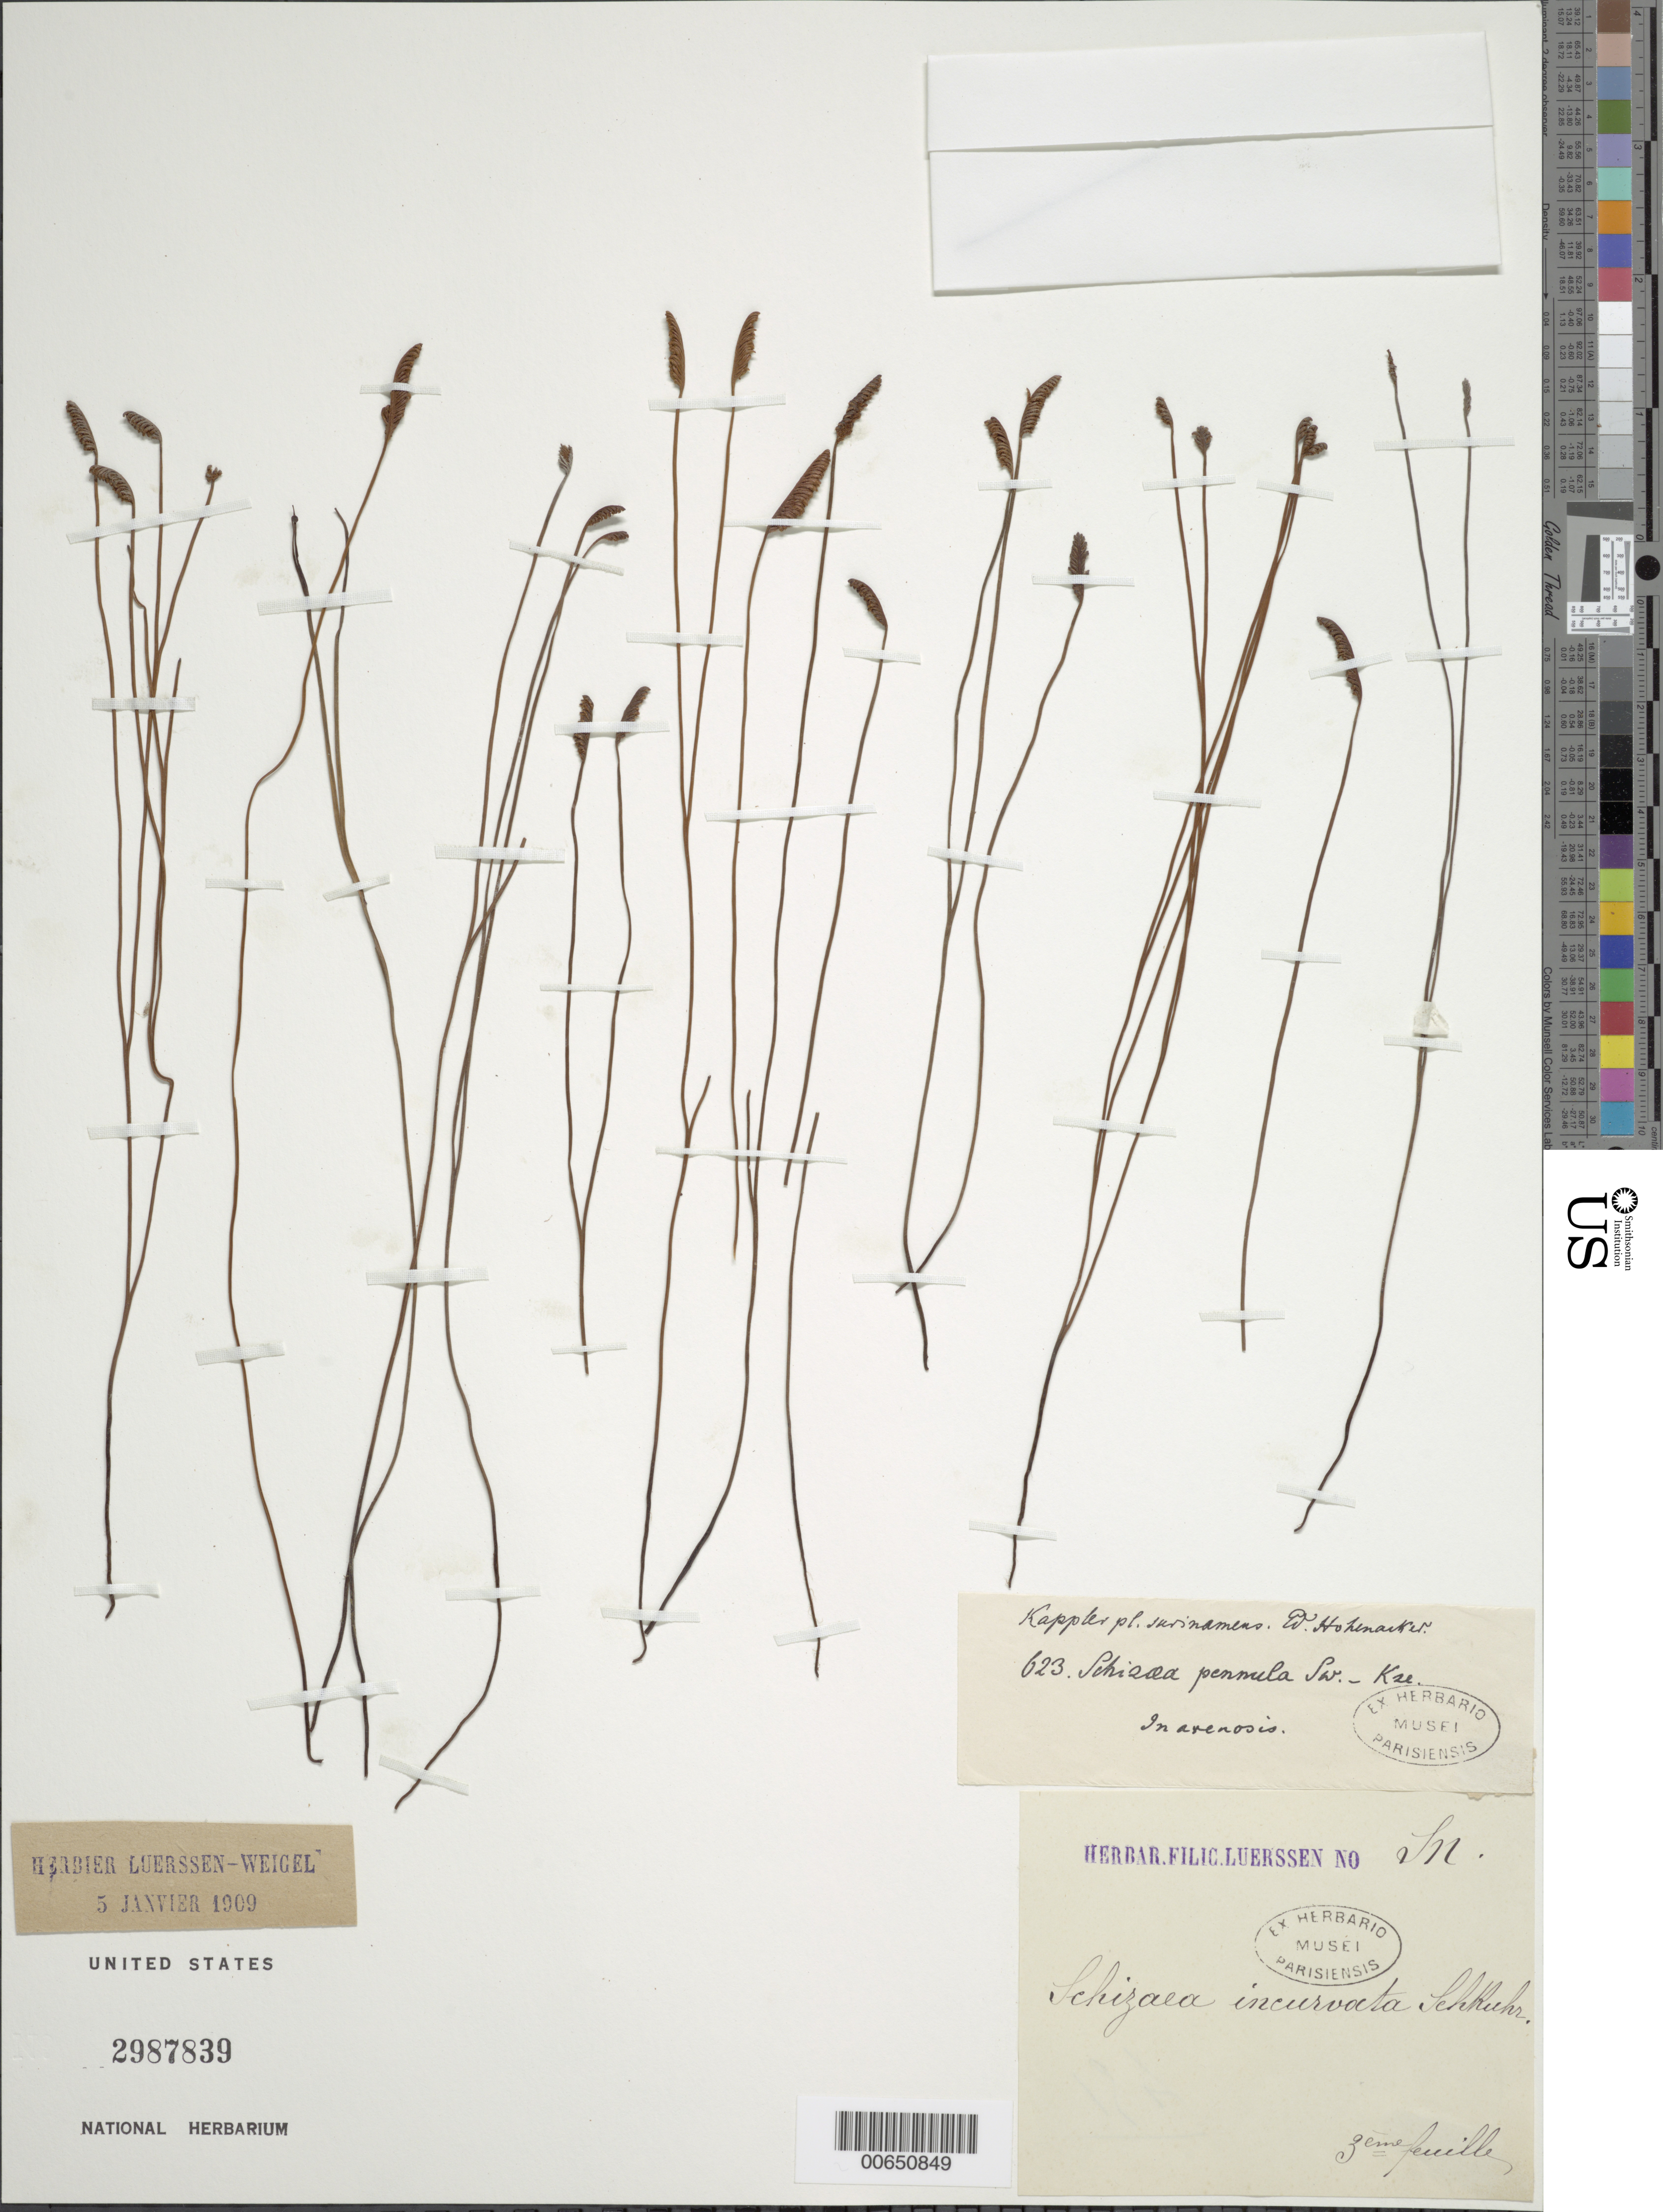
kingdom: Plantae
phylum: Tracheophyta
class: Polypodiopsida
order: Schizaeales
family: Schizaeaceae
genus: Schizaea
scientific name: Schizaea incurvata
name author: Schkuhr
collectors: R. F. Hohenacker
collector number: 623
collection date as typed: s.d.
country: Suriname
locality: sine loc.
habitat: Arenosis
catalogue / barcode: US 2987839